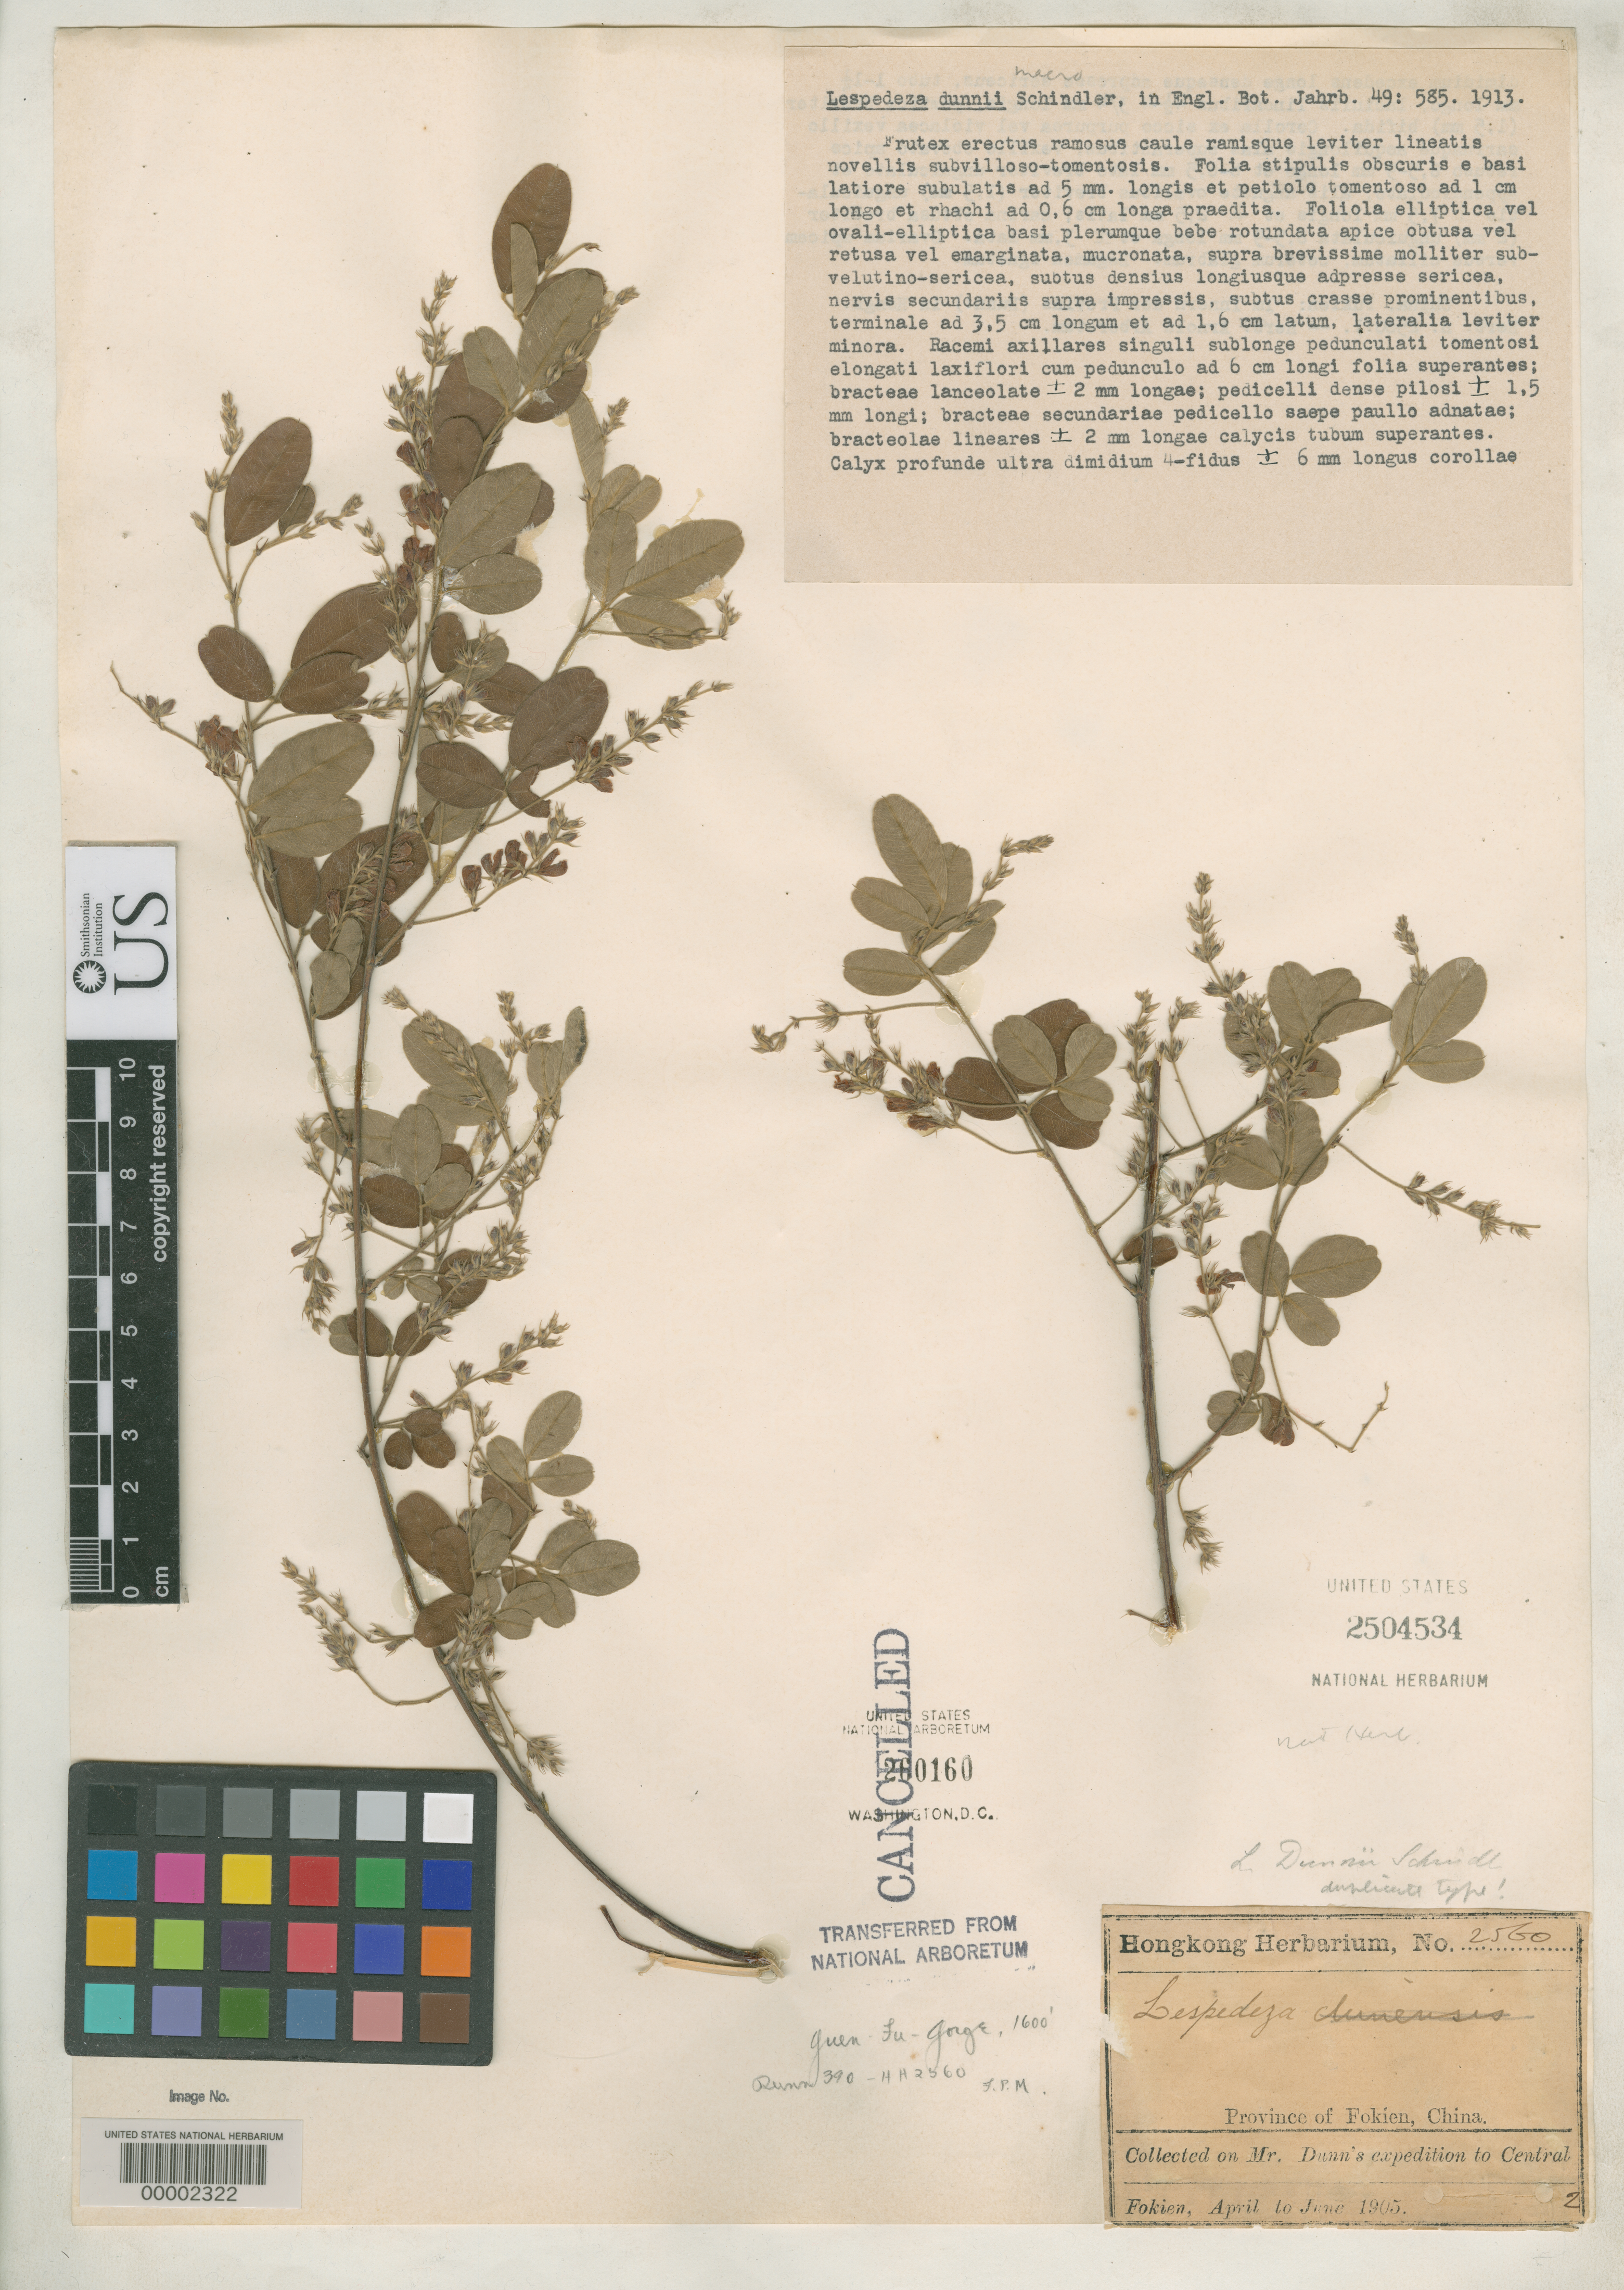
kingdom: Plantae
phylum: Tracheophyta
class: Magnoliopsida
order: Fabales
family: Fabaceae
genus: Lespedeza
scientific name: Lespedeza dunnii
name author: Schindl.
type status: Holotype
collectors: S. T. Dunn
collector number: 2560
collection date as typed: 1905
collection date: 1905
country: China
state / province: Fujian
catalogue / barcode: US 2504534